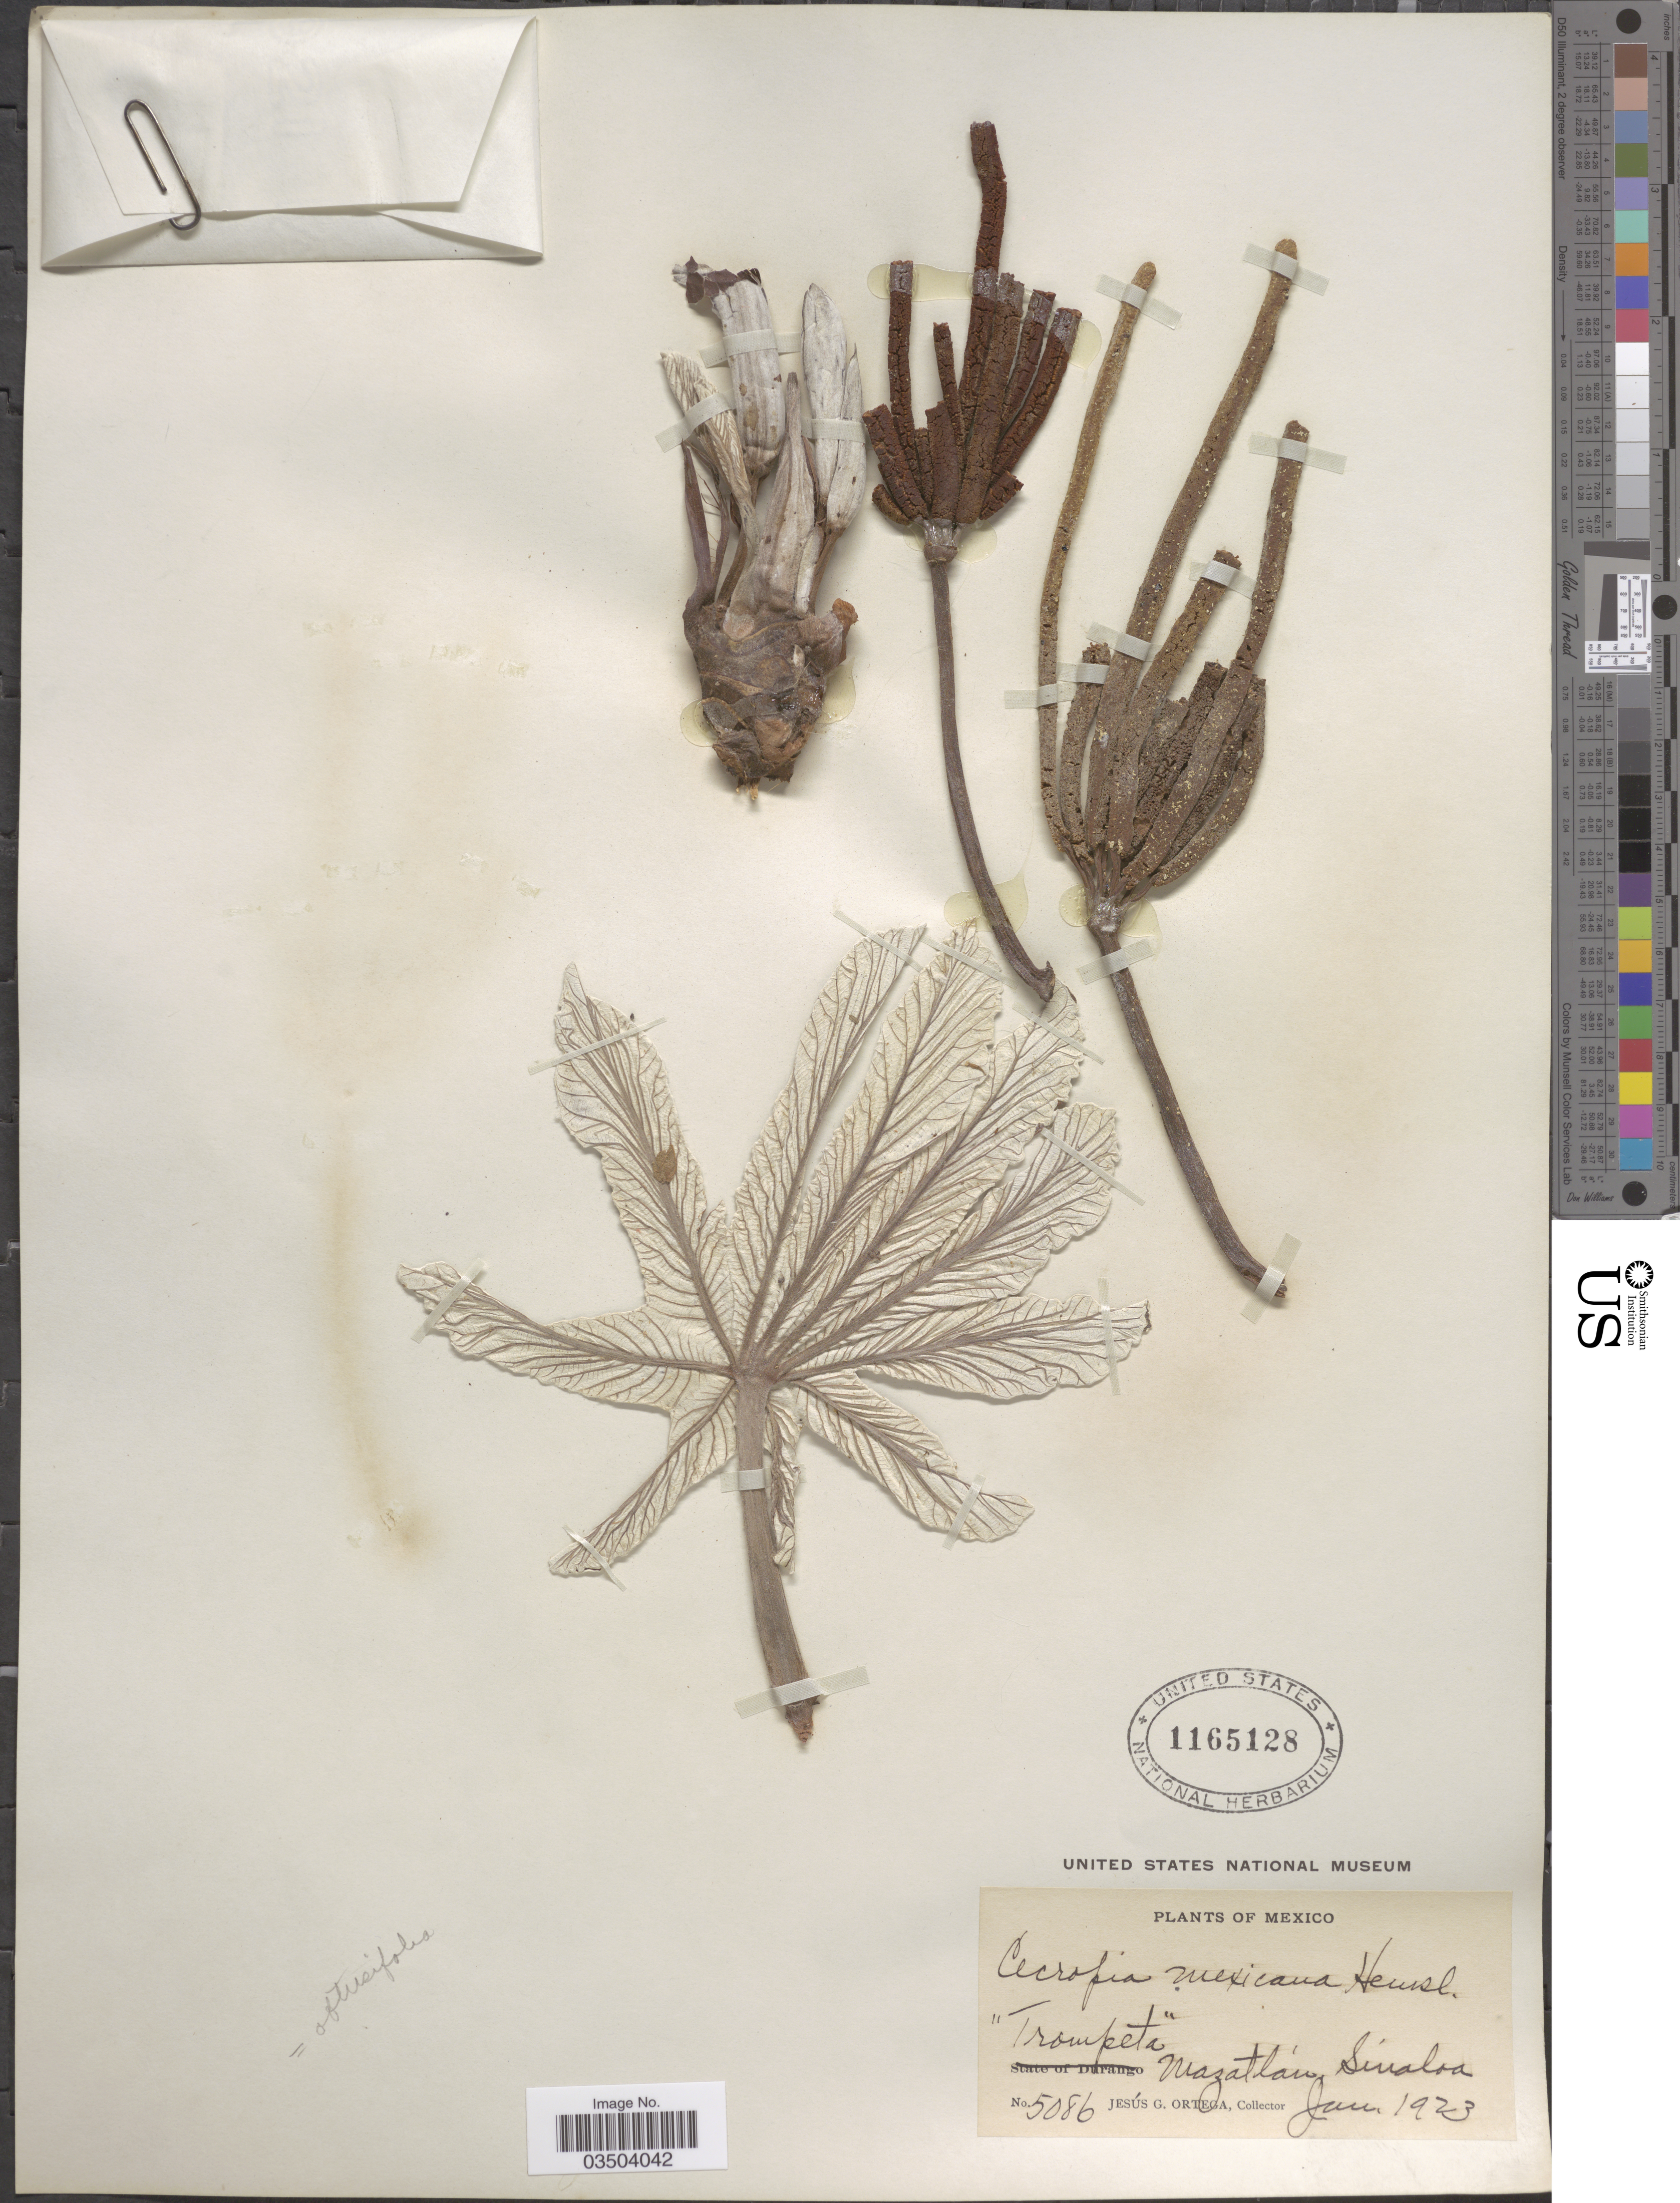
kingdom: Plantae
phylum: Tracheophyta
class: Magnoliopsida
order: Rosales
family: Urticaceae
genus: Cecropia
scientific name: Cecropia obtusifolia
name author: Bertol.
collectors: J. Ortega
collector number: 5086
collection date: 1923-01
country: Mexico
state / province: Sinaloa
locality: Mazatlán.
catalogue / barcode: US 1165128